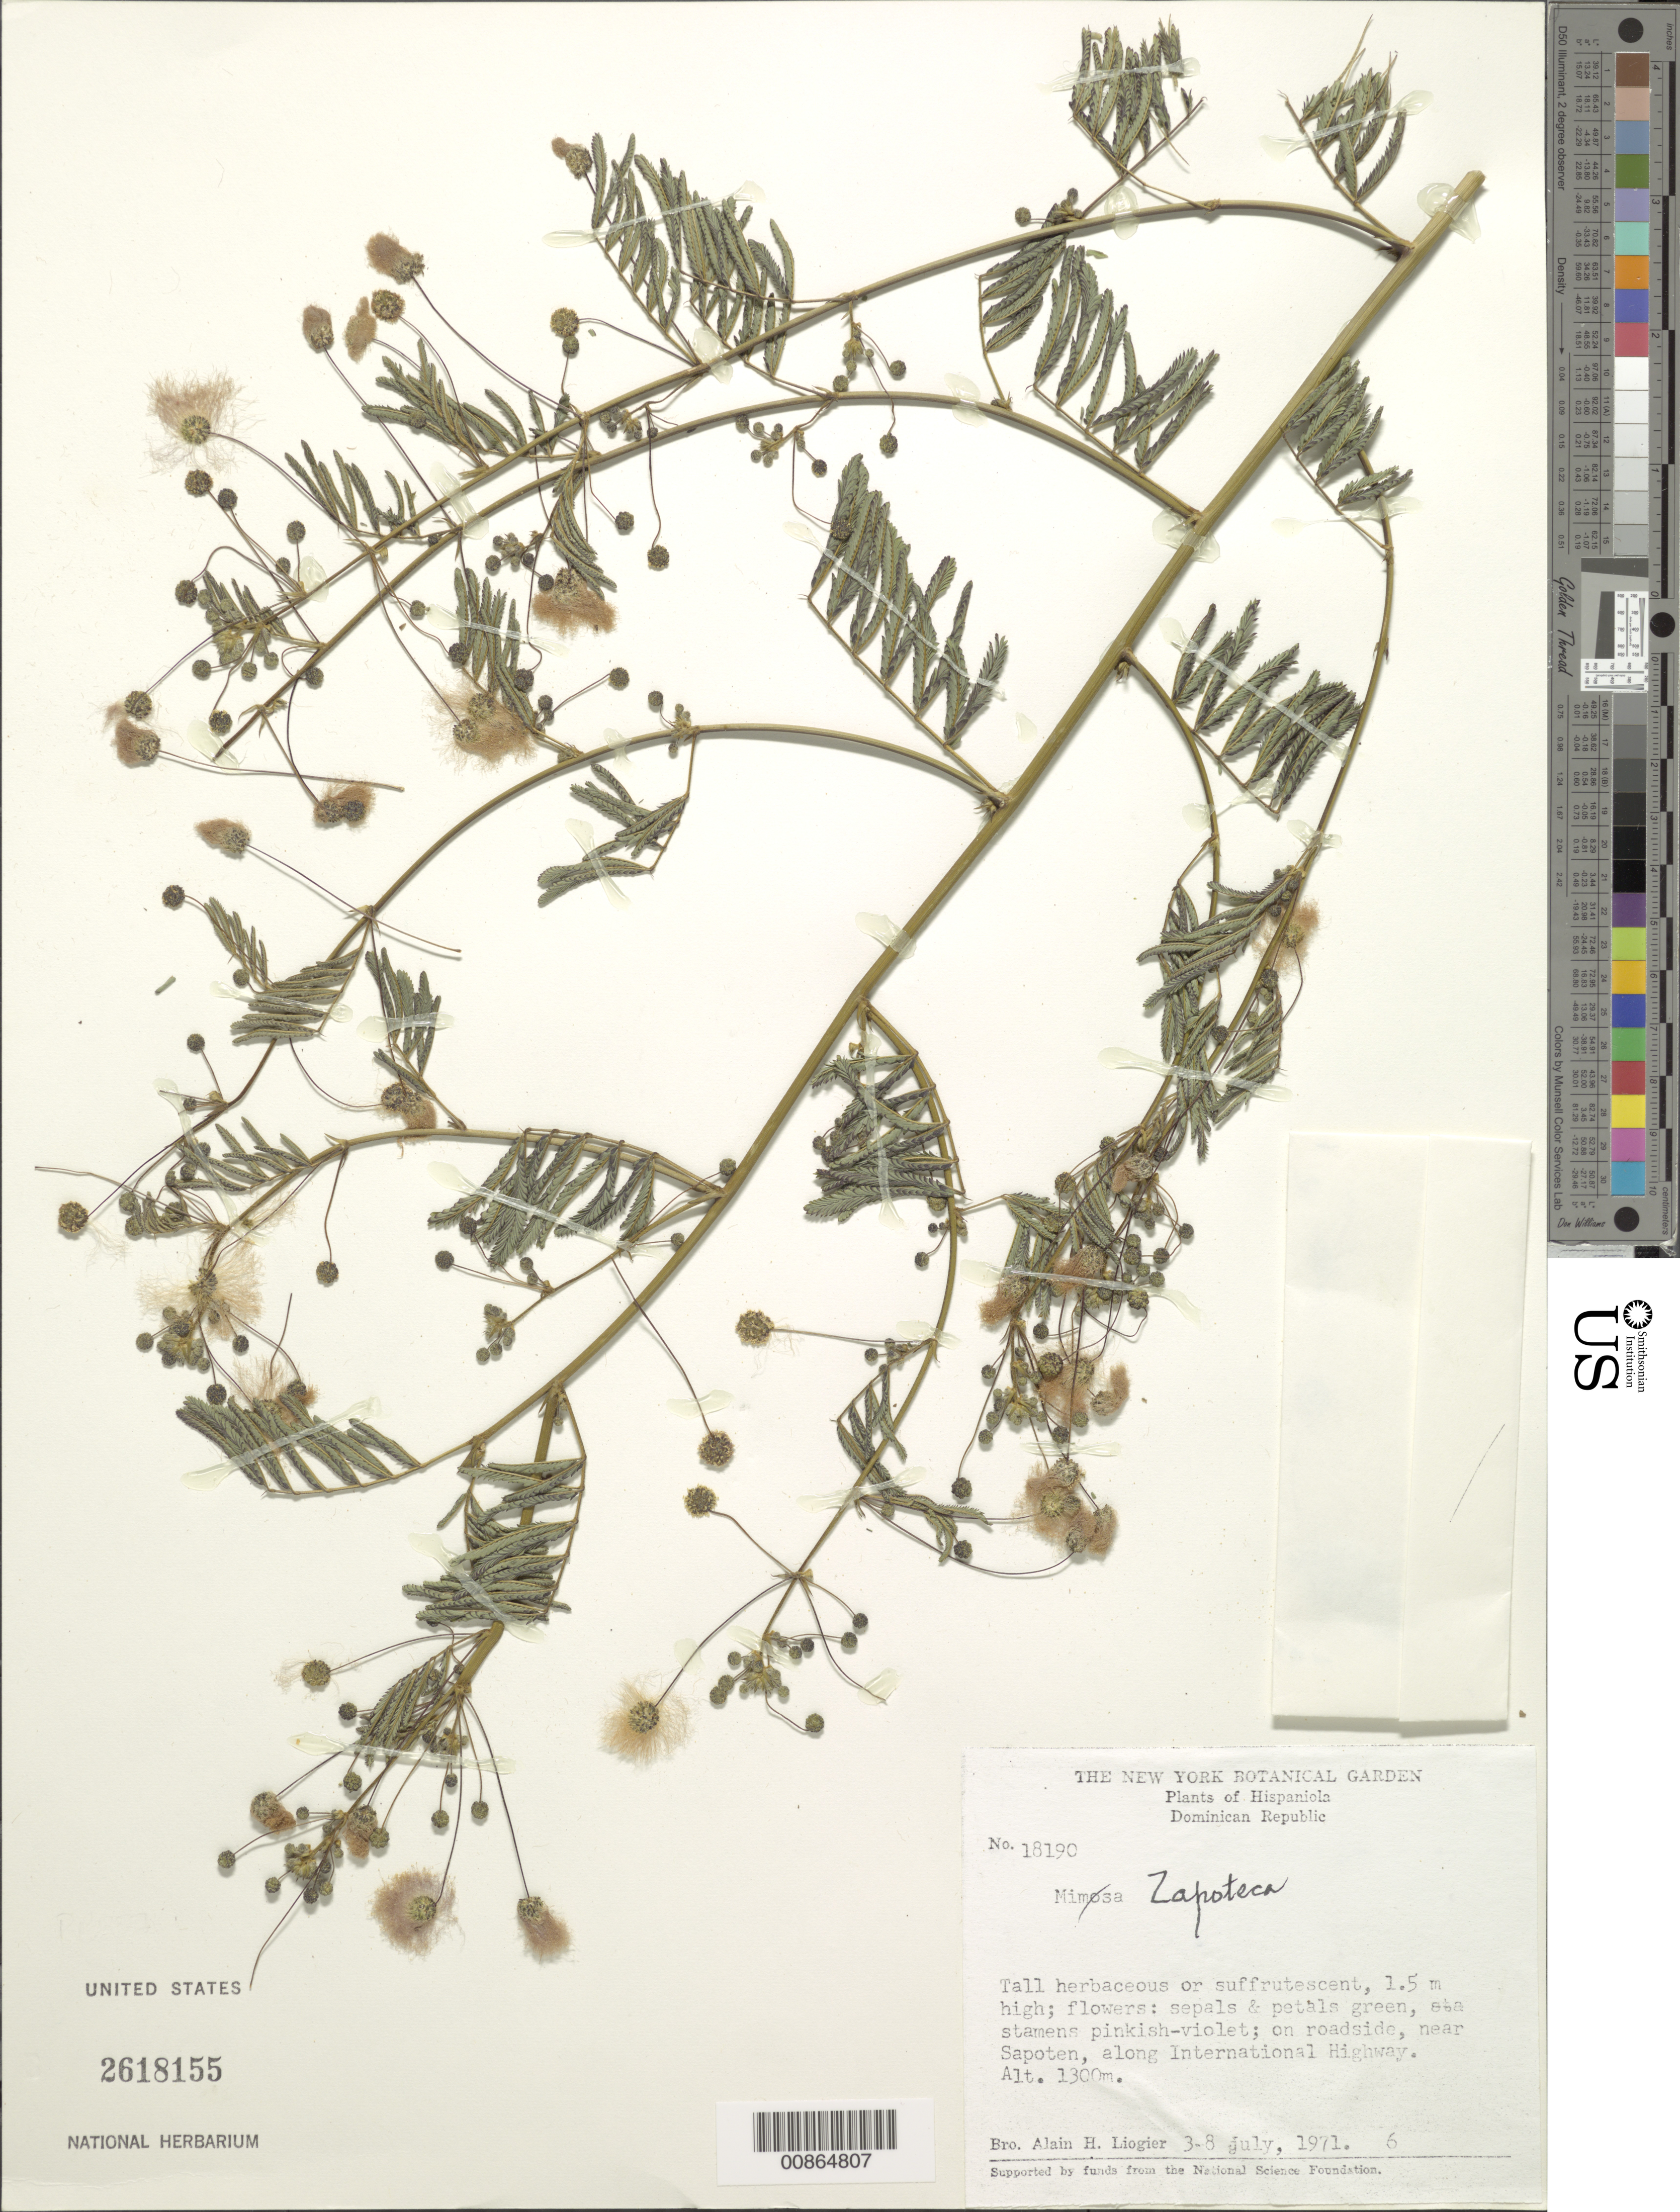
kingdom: Plantae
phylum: Tracheophyta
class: Magnoliopsida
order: Fabales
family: Fabaceae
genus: Zapoteca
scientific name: Zapoteca sp.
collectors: A. H. Liogier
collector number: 18190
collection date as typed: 03 Jul 1971 to 08 Jul 1971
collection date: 1971-07-03/1971-07-08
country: Dominican Republic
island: Hispaniola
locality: Near Sapoten, along International Highway.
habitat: On roadside.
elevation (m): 1300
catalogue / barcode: US 2618155